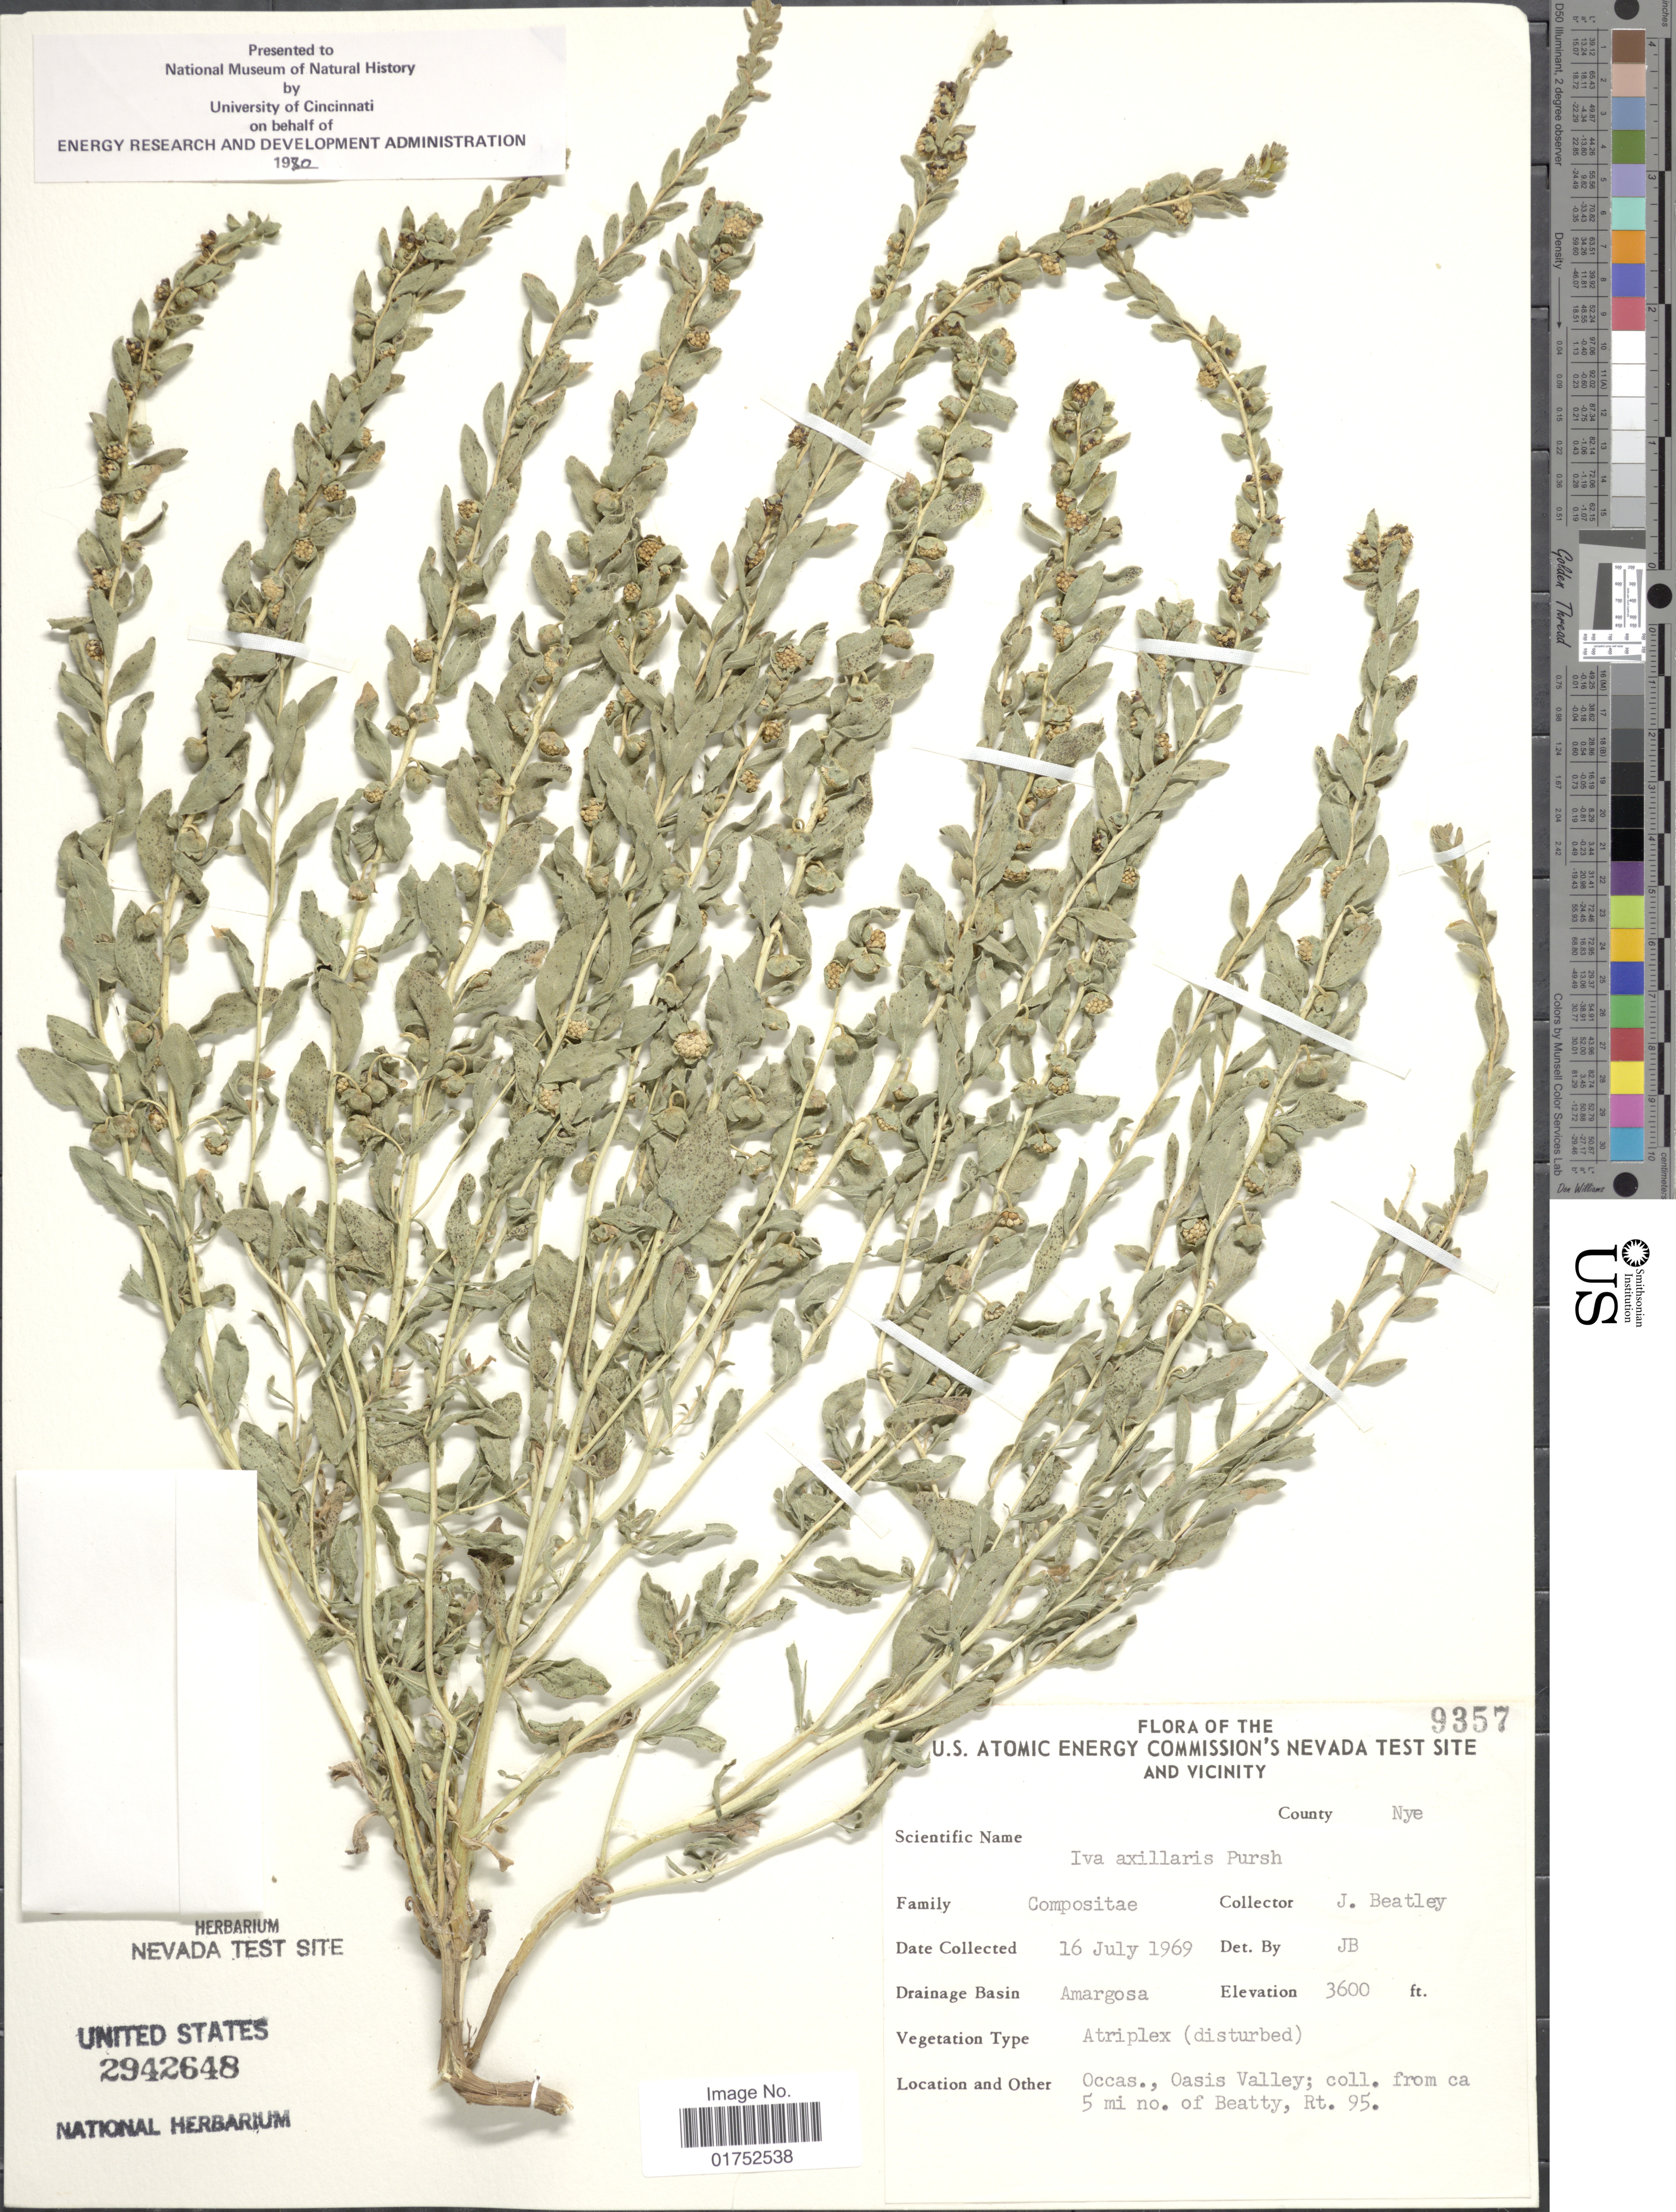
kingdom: Plantae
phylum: Tracheophyta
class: Magnoliopsida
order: Asterales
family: Asteraceae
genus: Iva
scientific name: Iva axillaris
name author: Pursh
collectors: J. C. Beatley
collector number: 9357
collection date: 1969-07-16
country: United States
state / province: Nevada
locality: U. S. Atomic Energy Commission's Nevada Test Site and Vicinity, County Nye, Amargosa, Oasis Valley, ca 5 mi no. of Beatty, Rt 95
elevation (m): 1097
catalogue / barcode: US 2942648